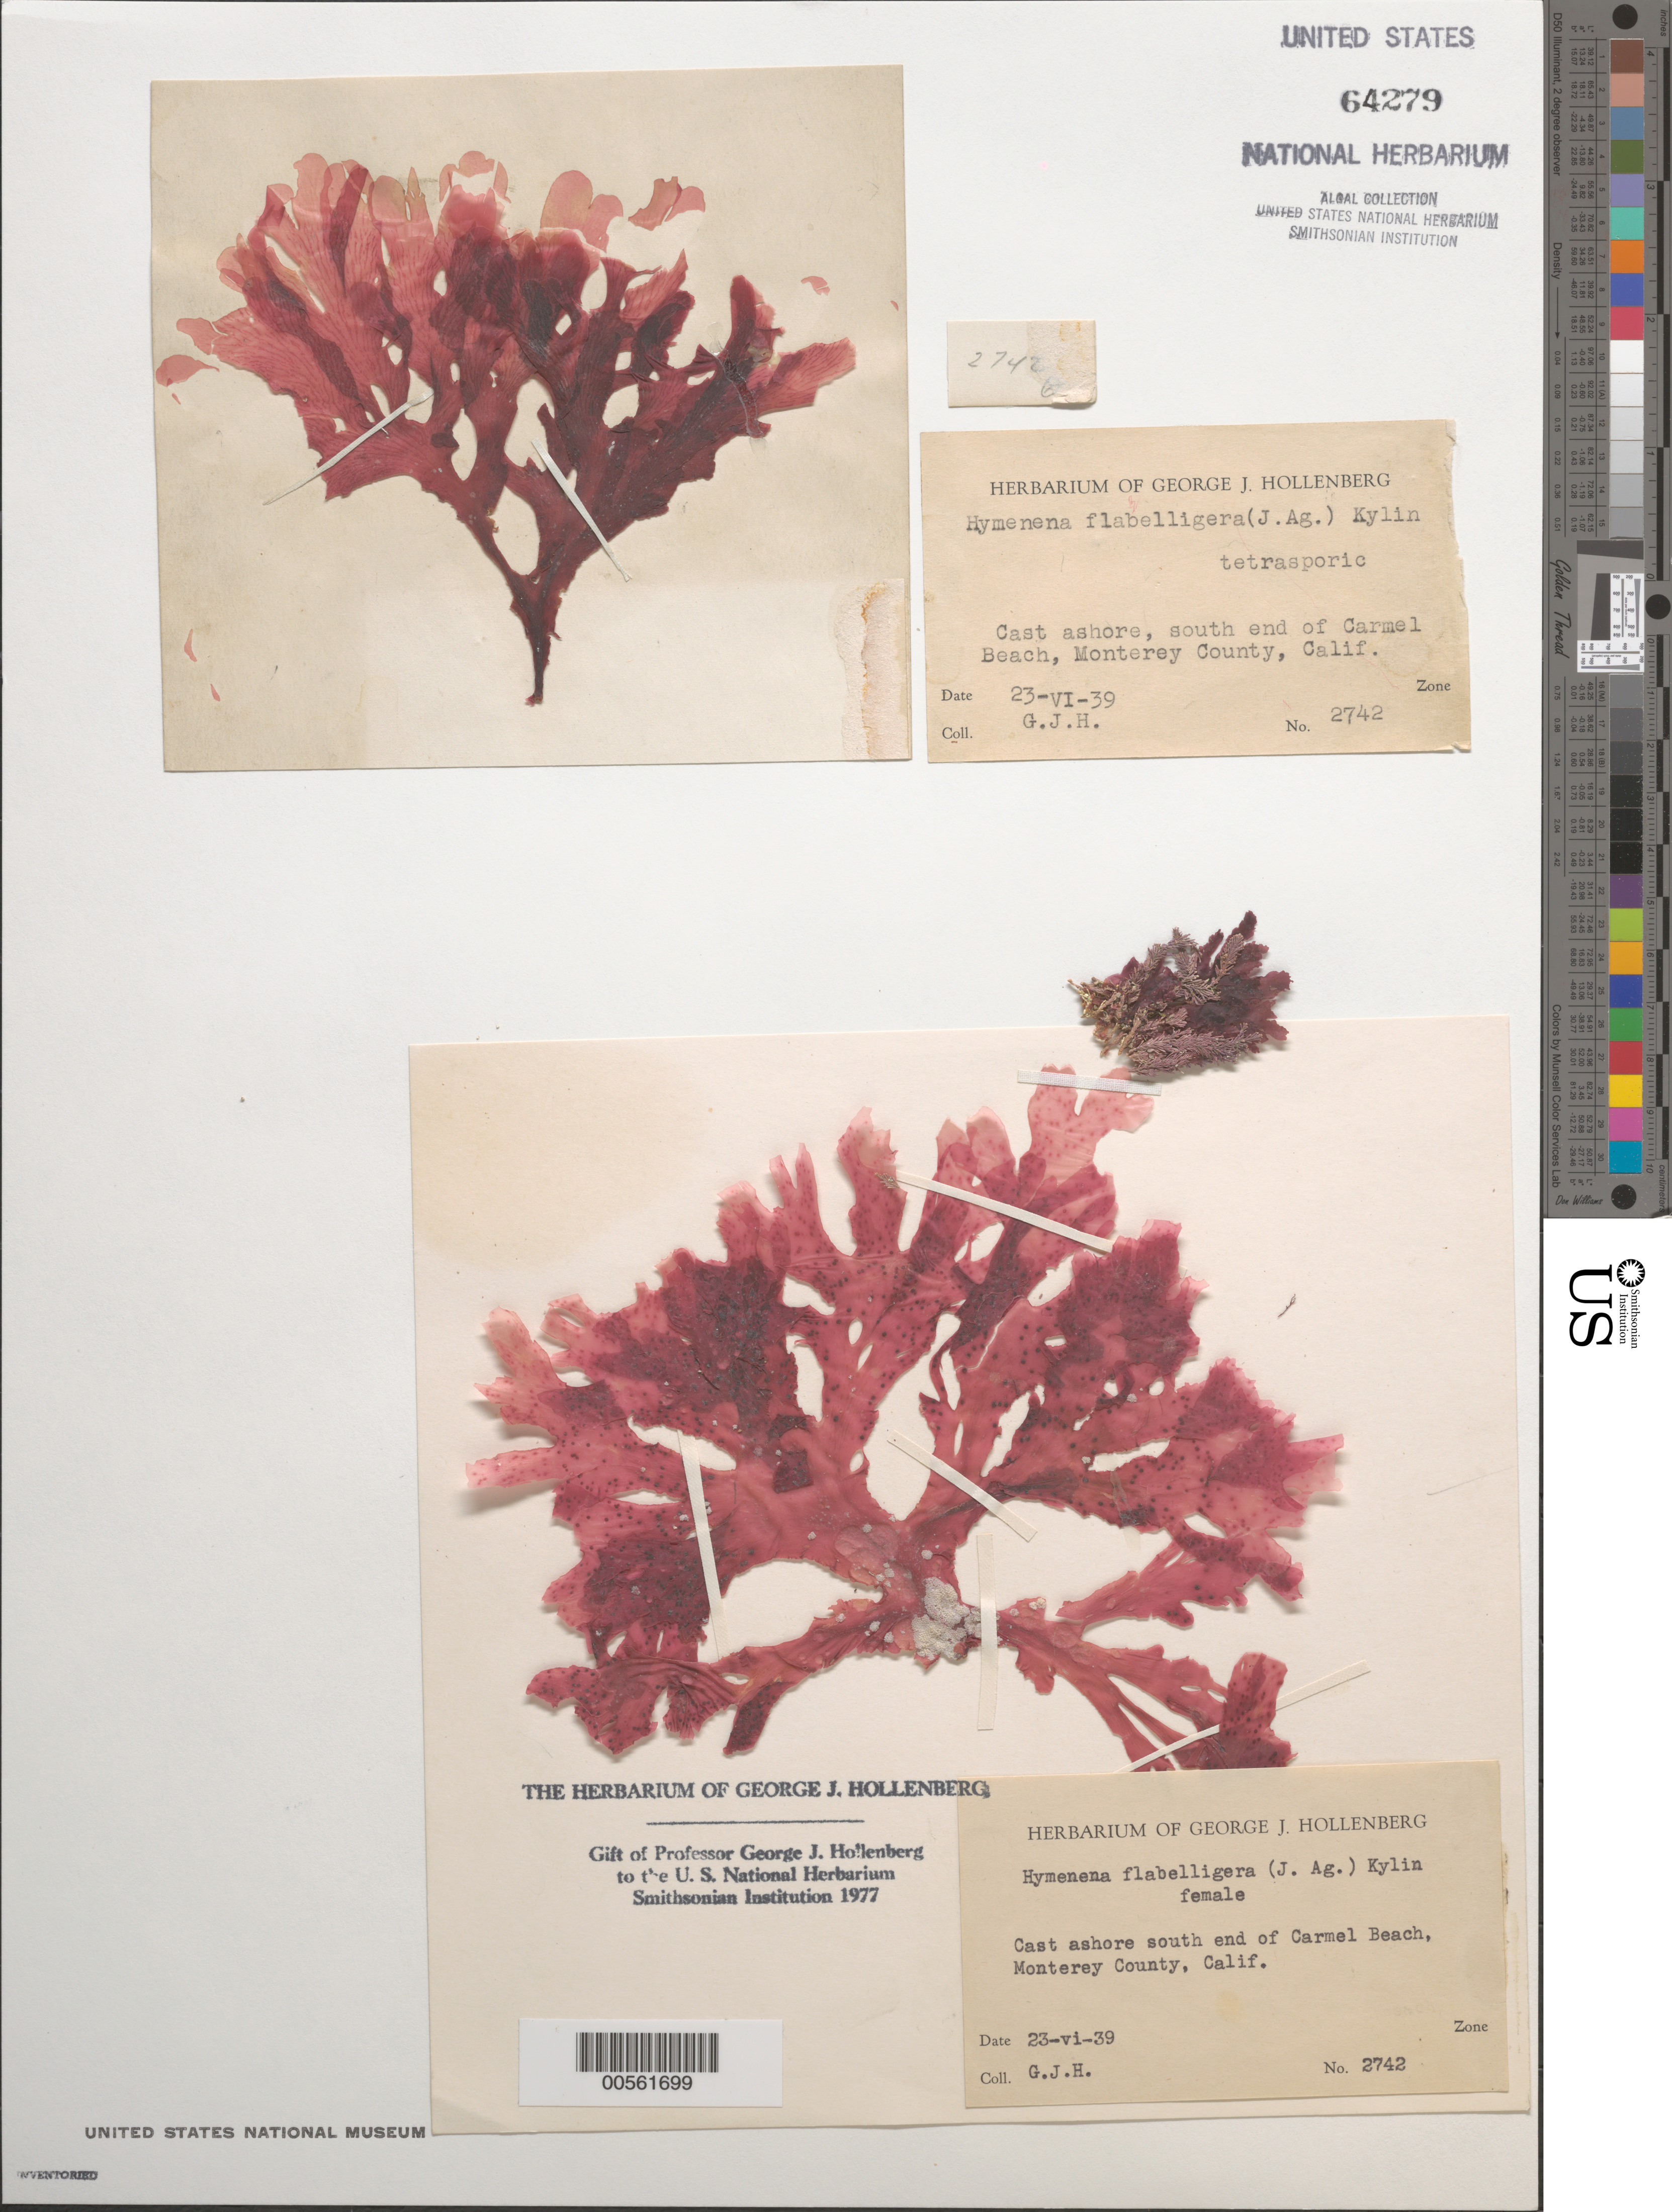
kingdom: Plantae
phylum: Rhodophyta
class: Florideophyceae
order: Ceramiales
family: Delesseriaceae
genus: Hymenena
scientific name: Hymenena flabelligera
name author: (J. Agardh) Kylin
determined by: Hollenberg, George J.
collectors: G. Hollenberg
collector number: GJH 2742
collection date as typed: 23 Jun 1939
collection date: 1939-06-23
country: United States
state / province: California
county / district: Monterey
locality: Carmel Beach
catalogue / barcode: US 64279